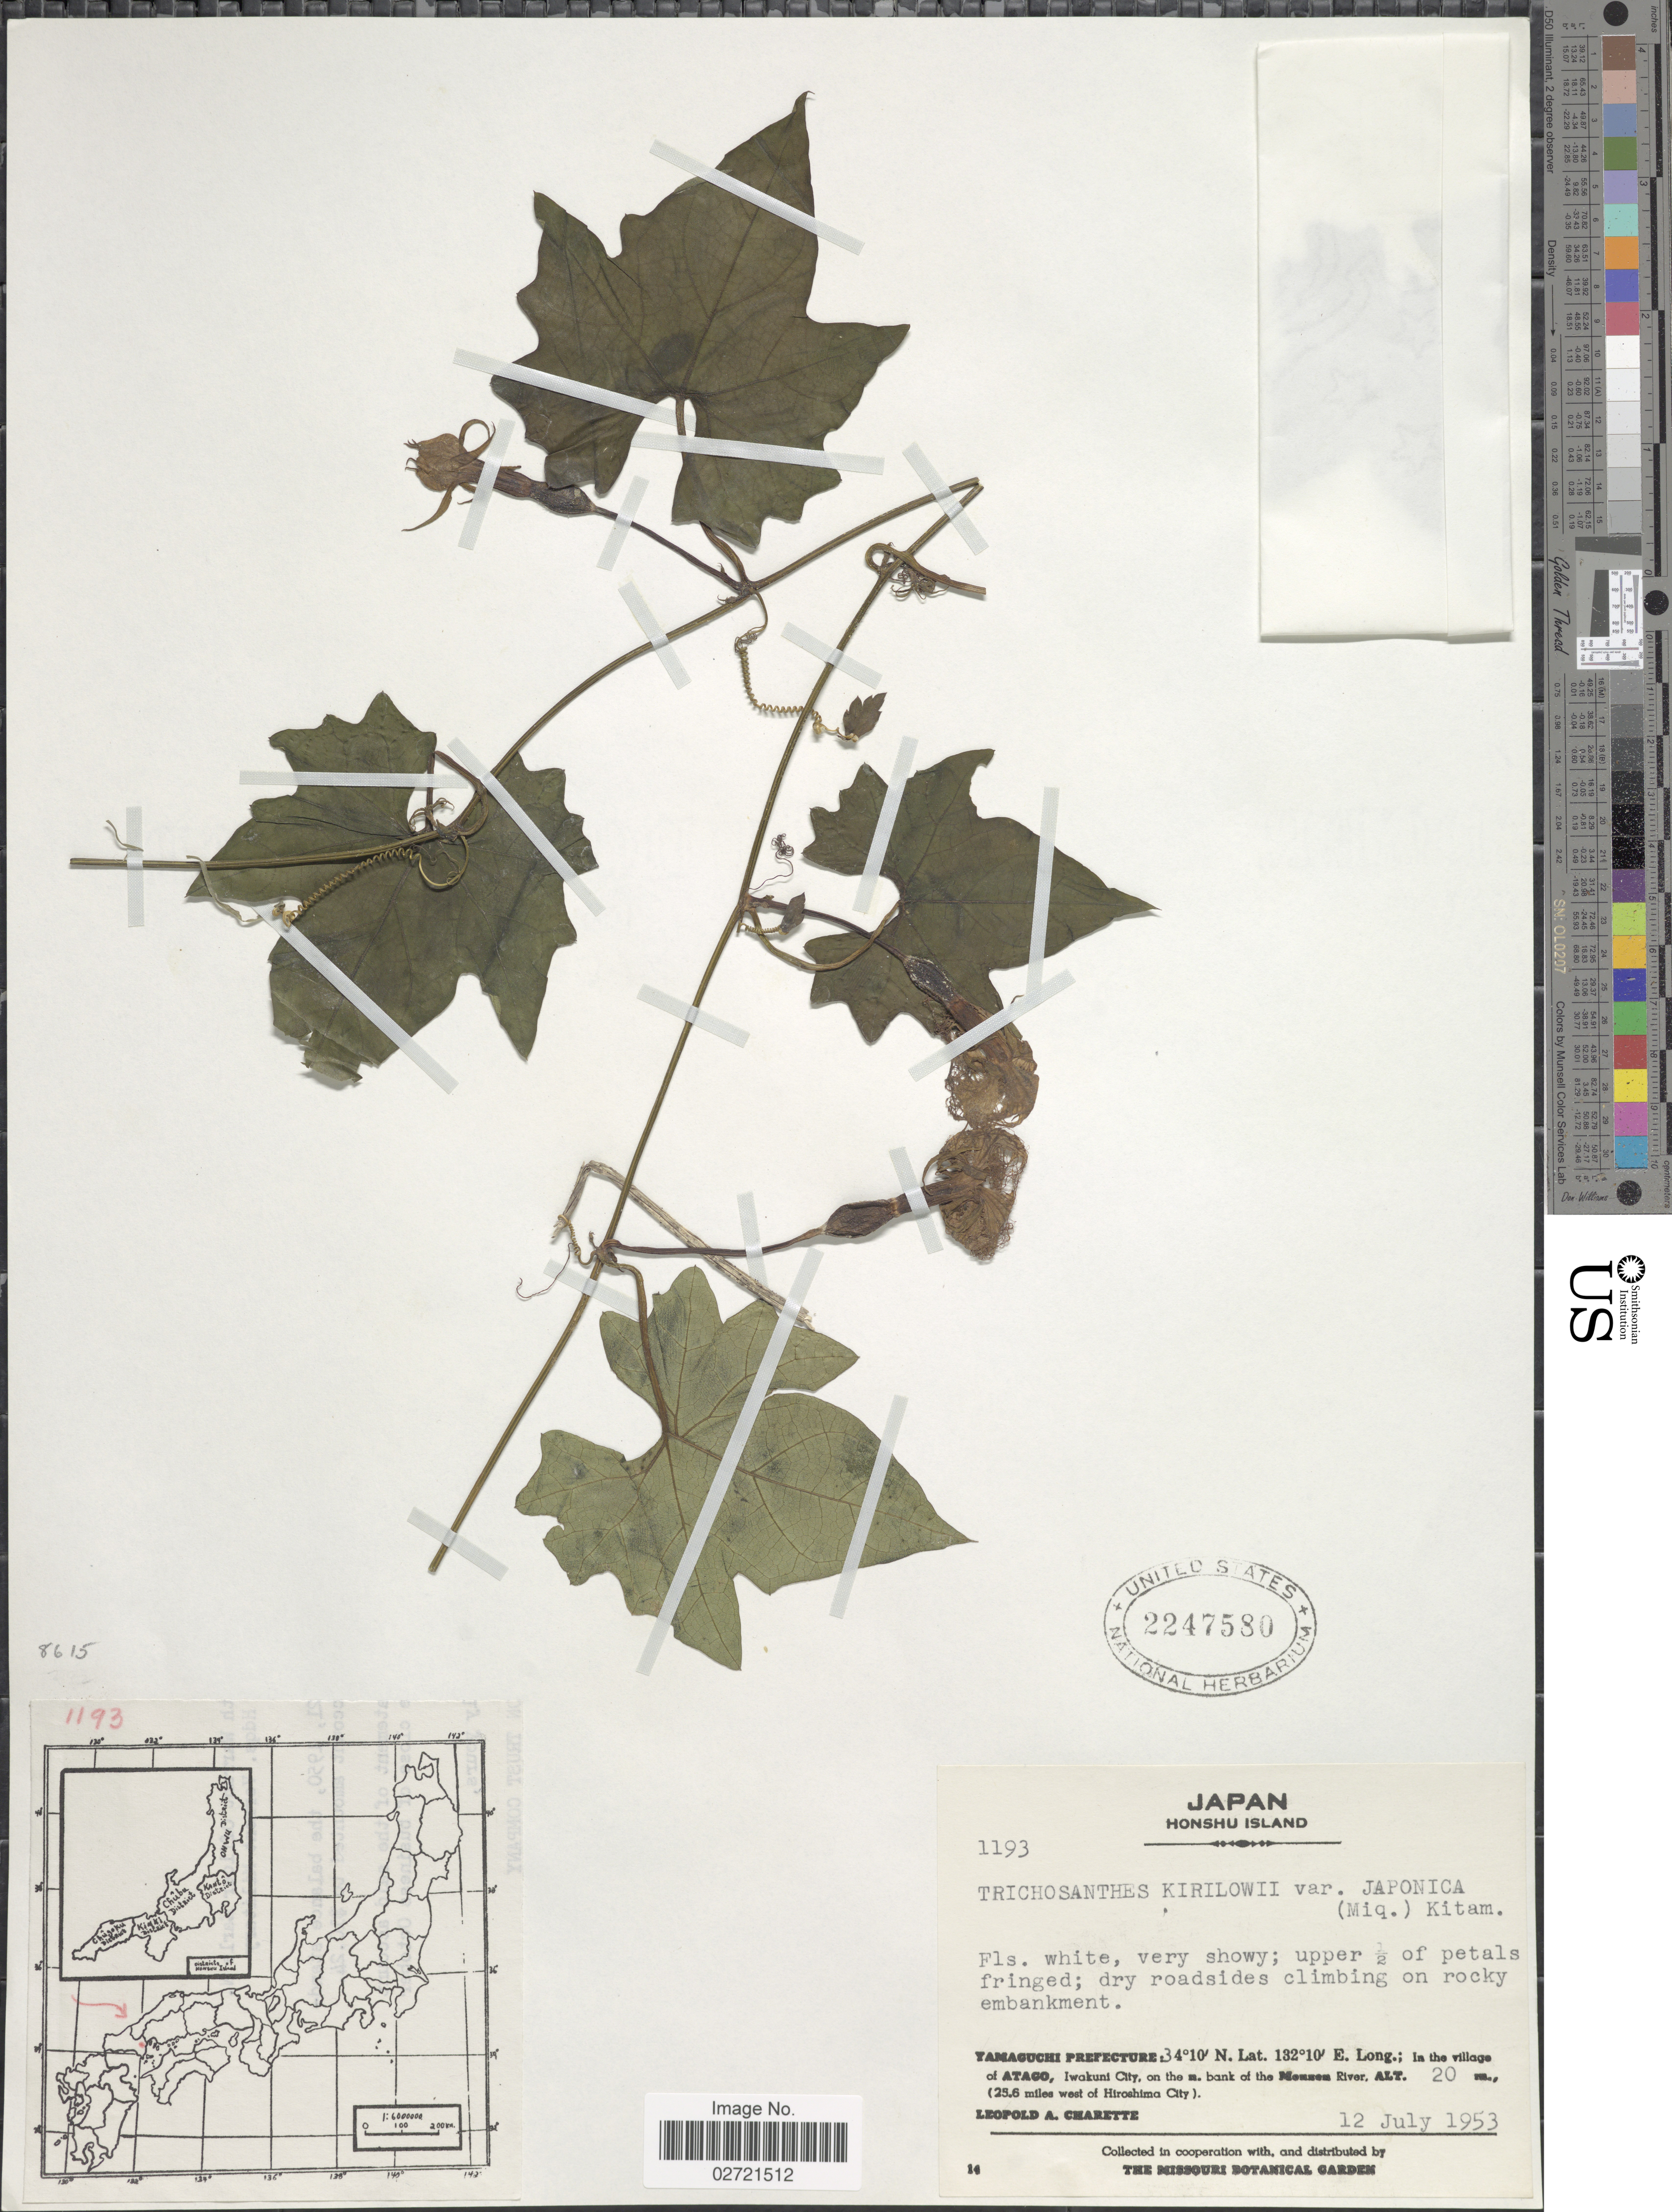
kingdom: Plantae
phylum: Tracheophyta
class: Magnoliopsida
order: Cucurbitales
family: Cucurbitaceae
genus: Trichosanthes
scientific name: Trichosanthes kirilowii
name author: Maxim.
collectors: L. A. Charette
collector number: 1193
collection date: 1953-07-12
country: Japan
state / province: Yamaguti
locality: Honshu Island, Yamaguchi Prefecture: In the village of Atago, Iwakuni City, on the m. bank of the Monsen River (25.6 miles west of Hiroshima City)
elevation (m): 20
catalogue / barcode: US 2247580